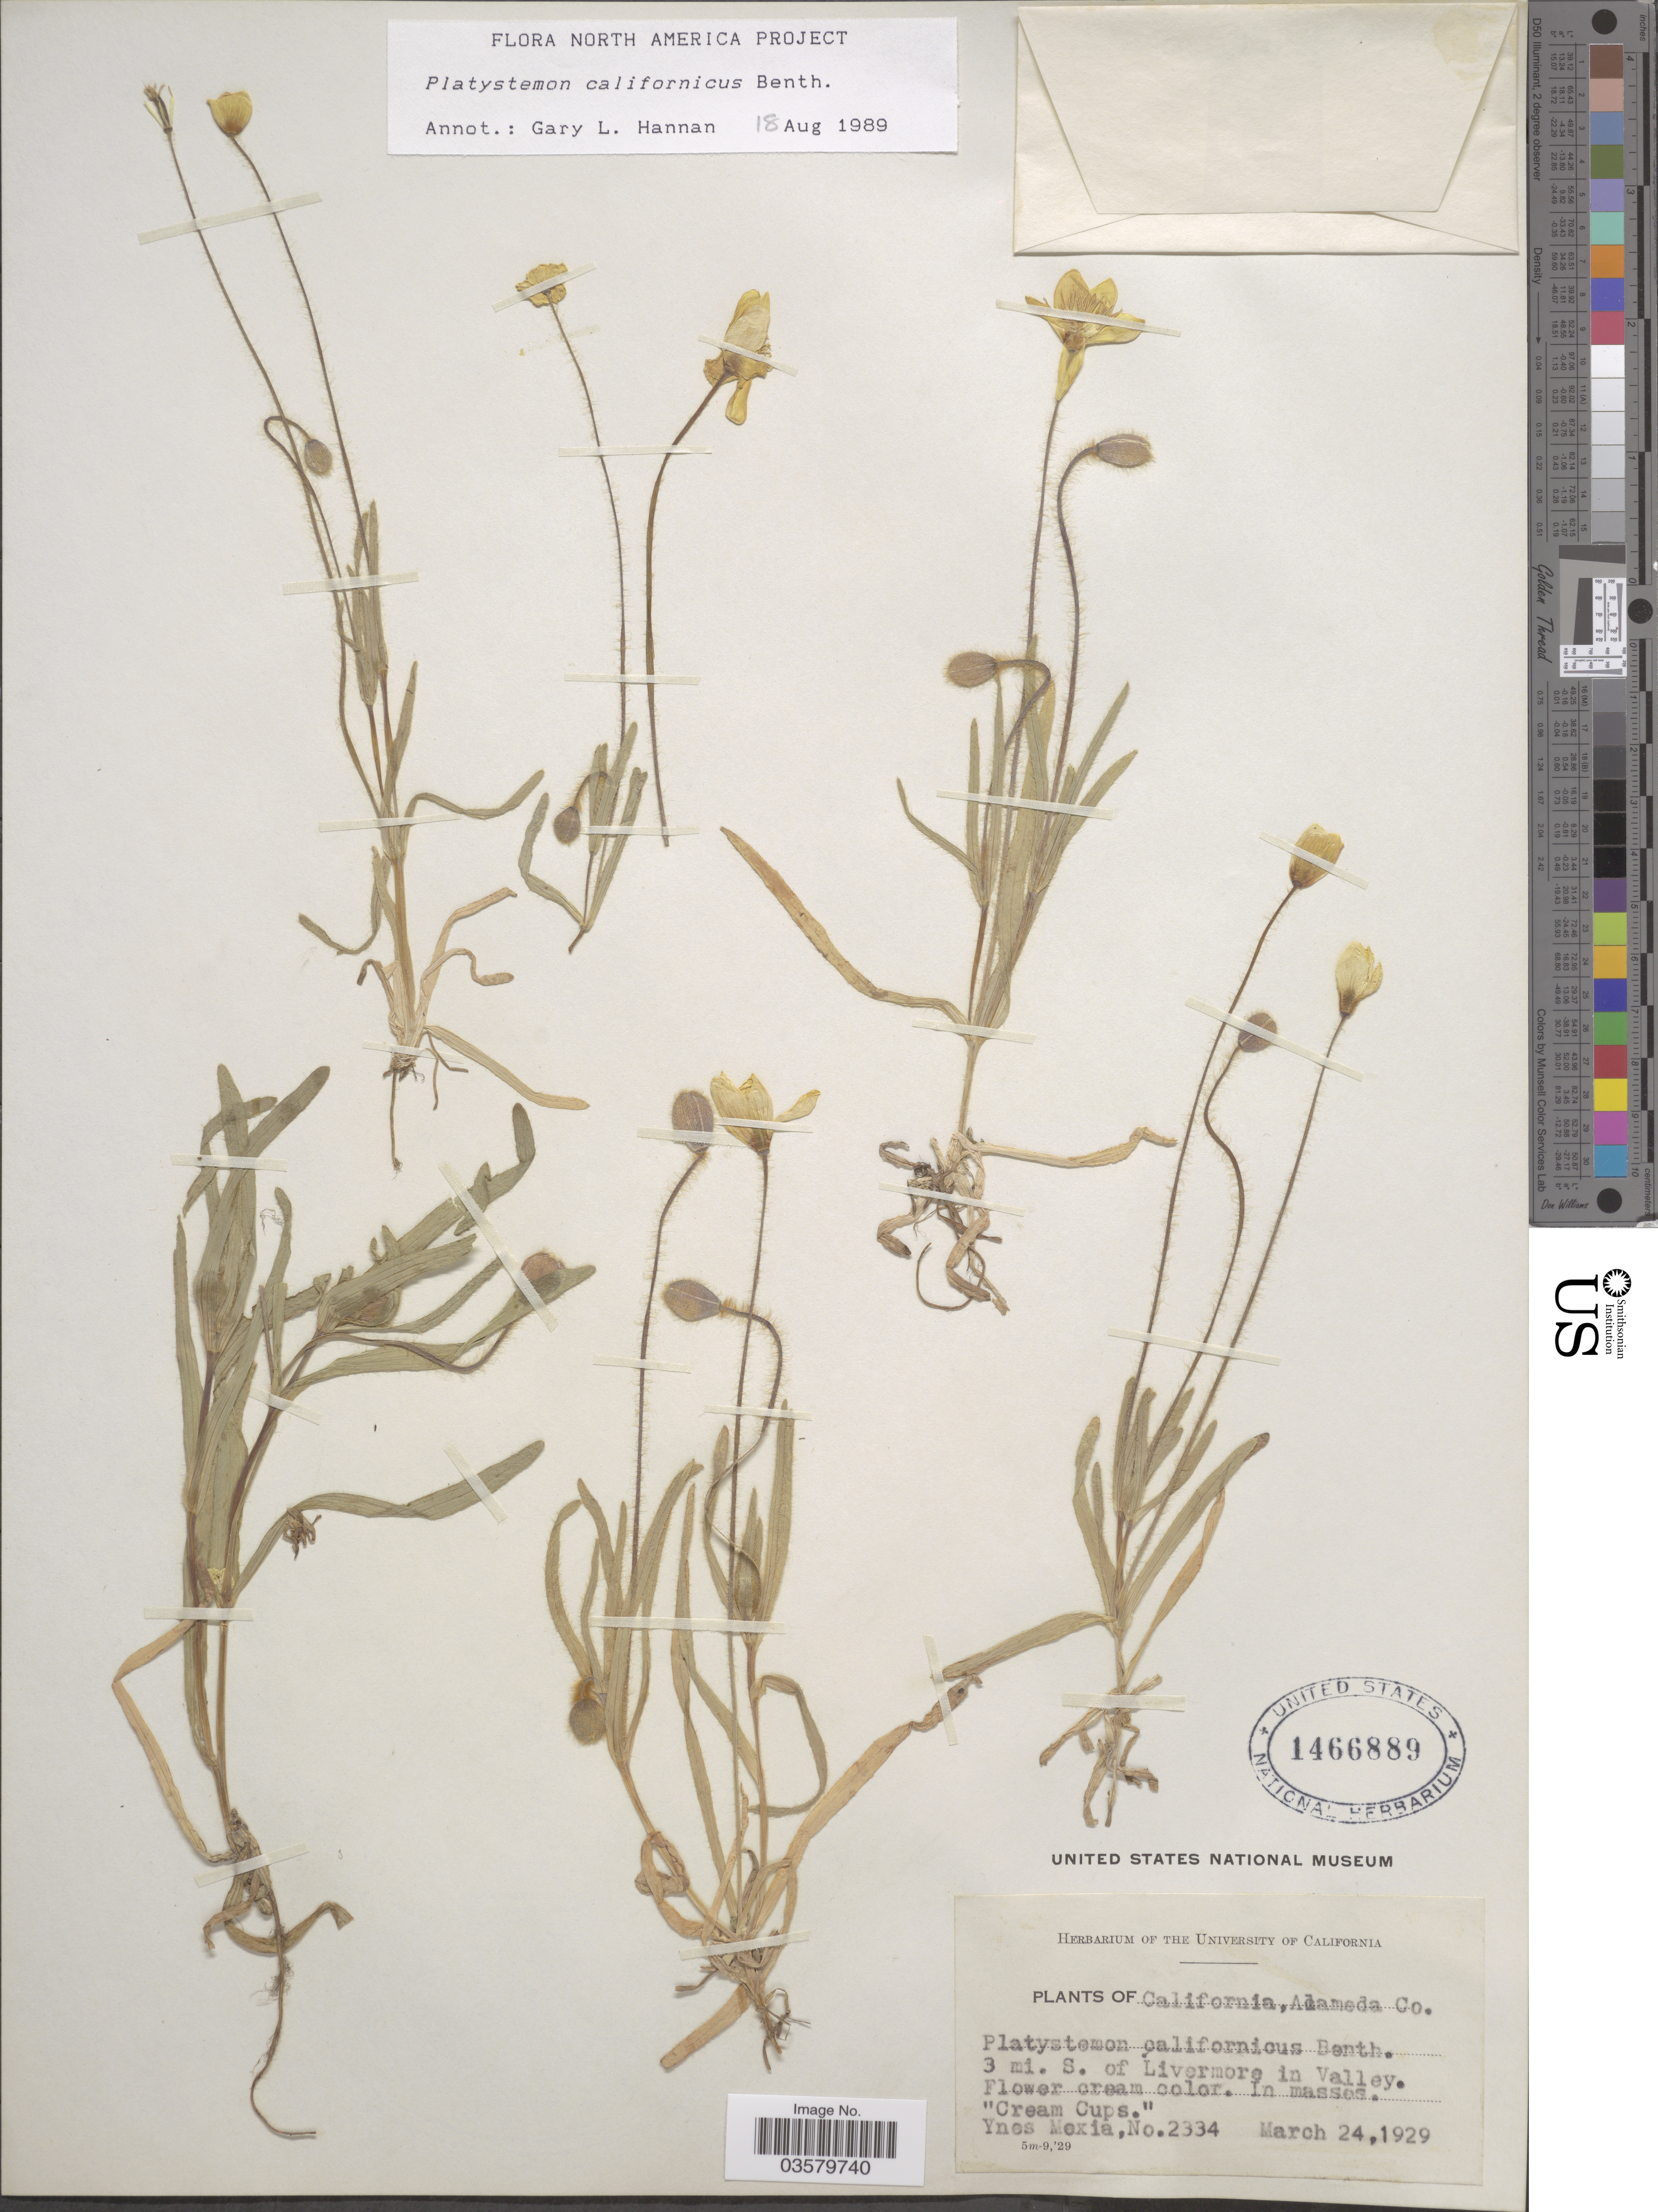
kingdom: Plantae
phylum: Tracheophyta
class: Magnoliopsida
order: Ranunculales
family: Papaveraceae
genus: Platystemon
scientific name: Platystemon californicus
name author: Benth.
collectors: Y. Mexia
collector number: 2334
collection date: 1929-03-24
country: United States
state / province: California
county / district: Alameda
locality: Alameda Co. 3 mi. S. of Livermore in Valley.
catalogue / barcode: US 1466889